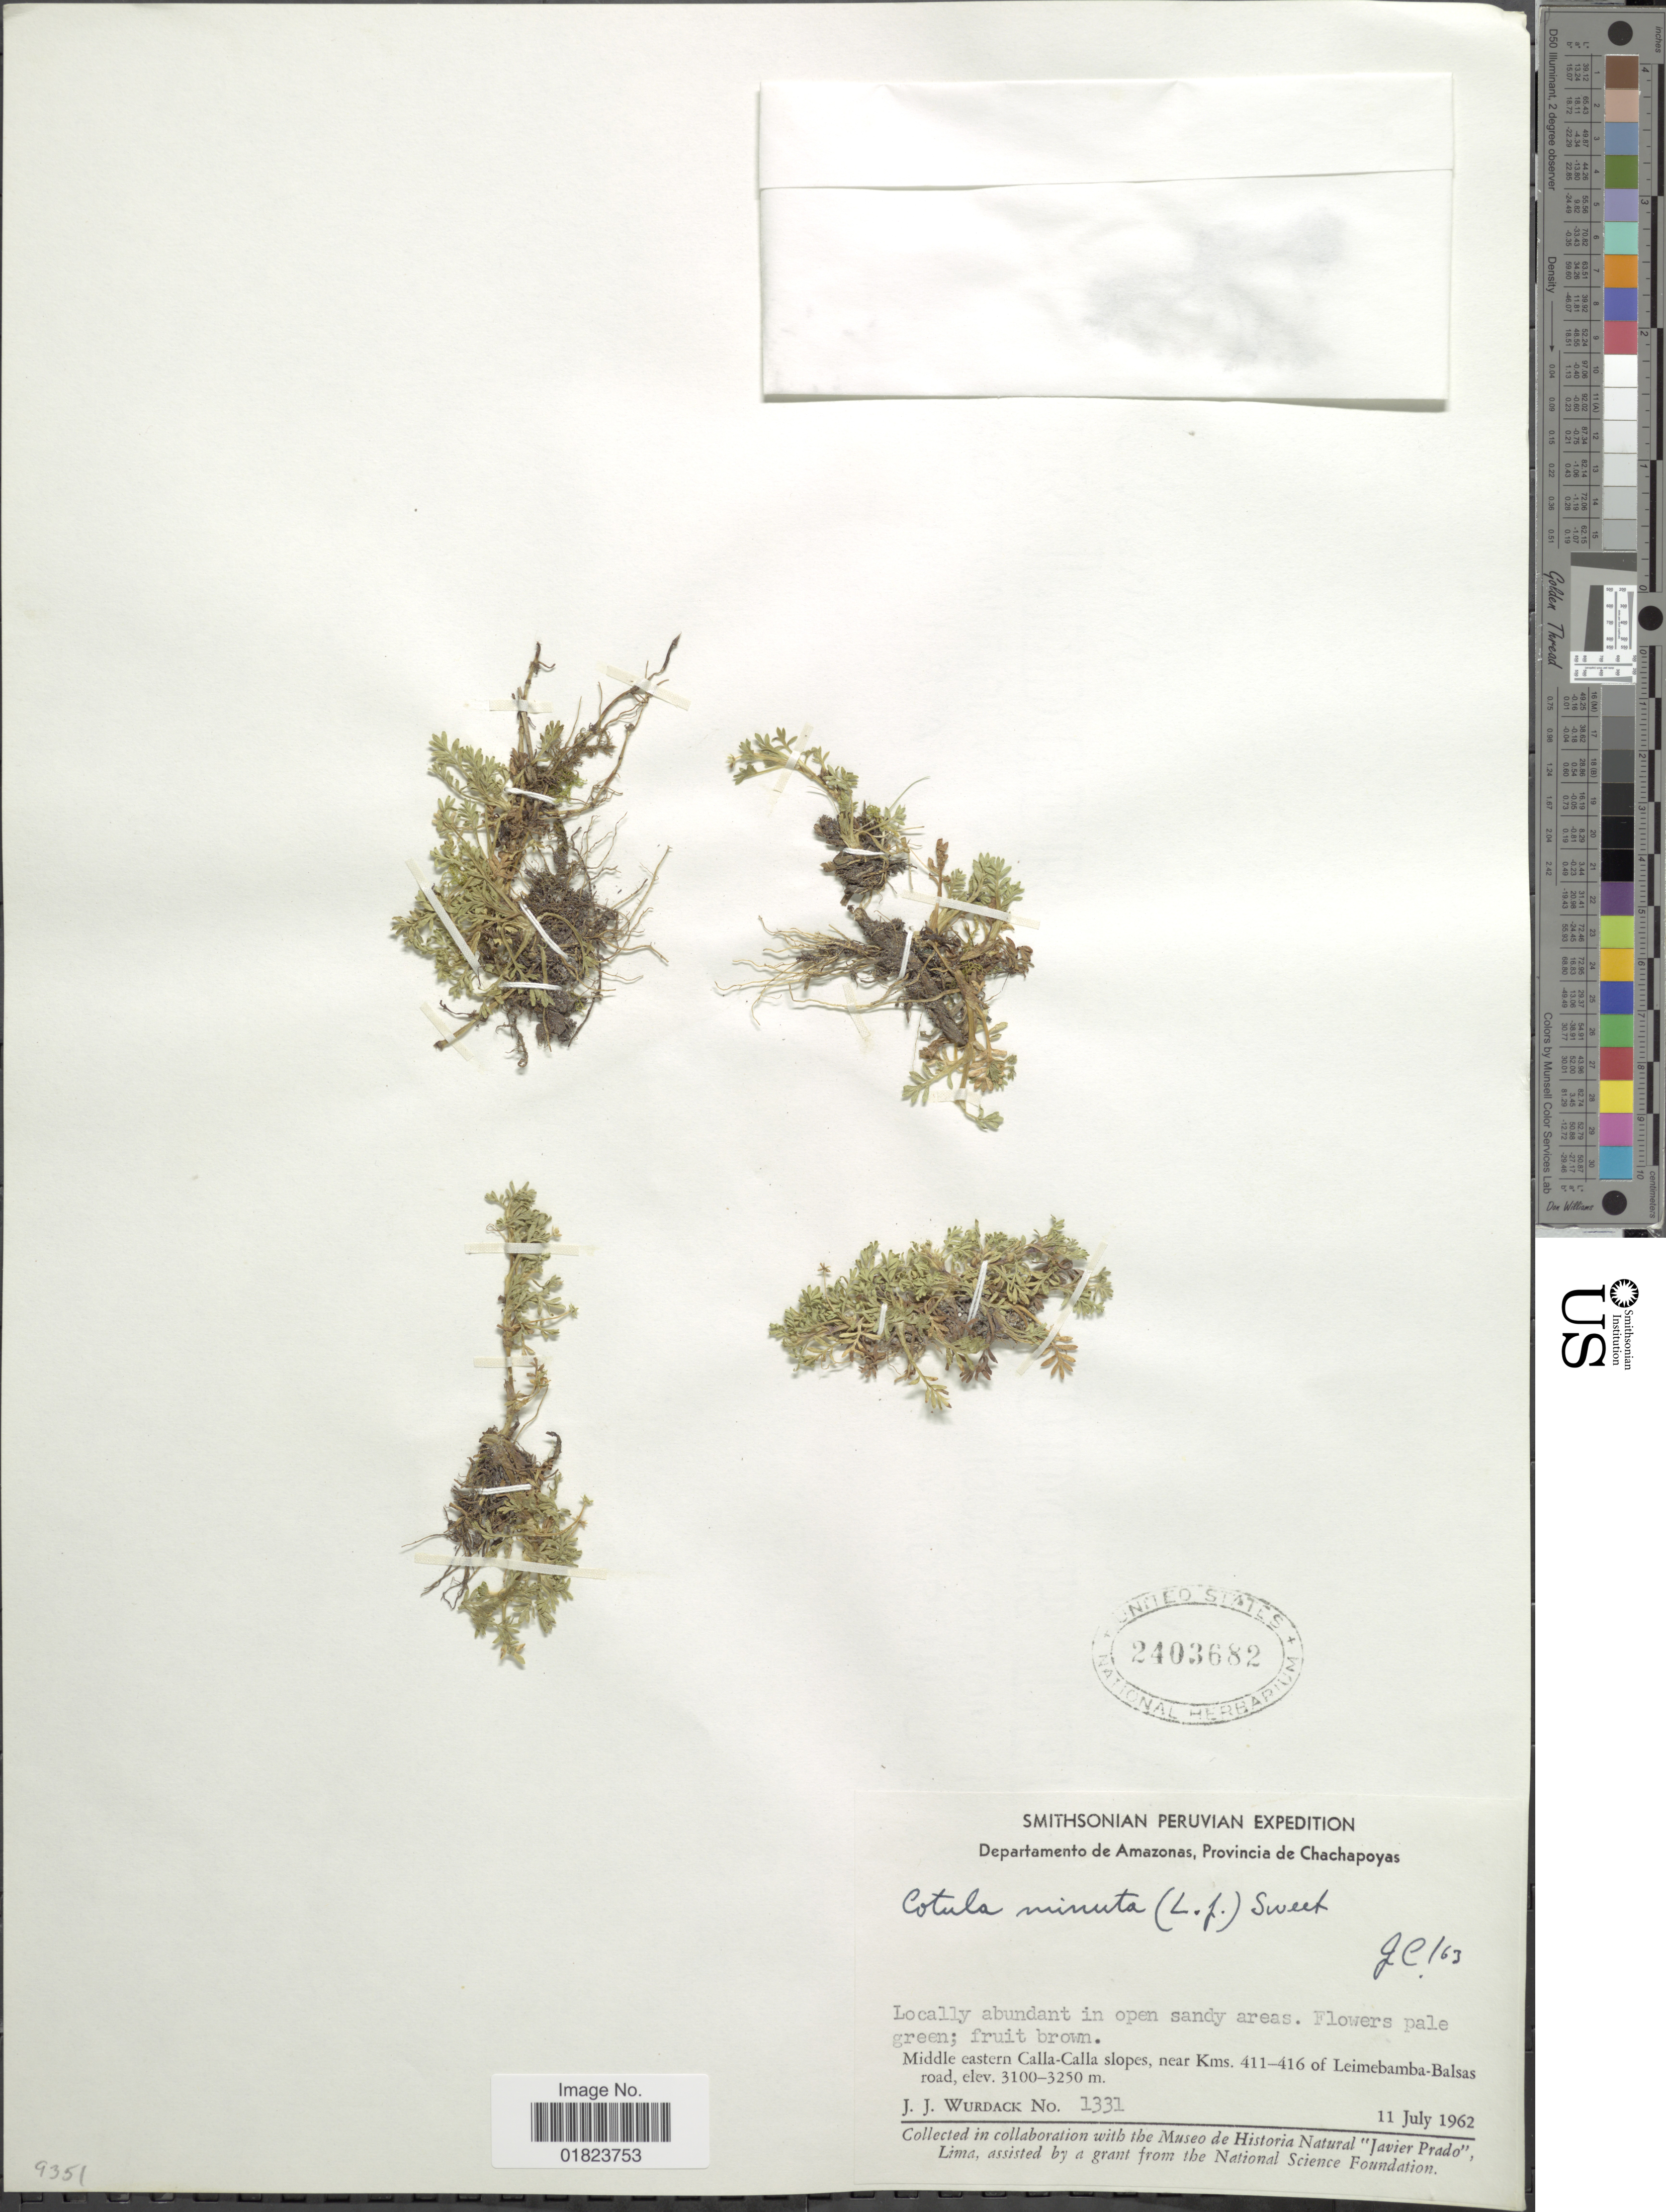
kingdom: Plantae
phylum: Tracheophyta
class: Magnoliopsida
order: Asterales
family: Asteraceae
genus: Cotula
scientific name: Cotula minuta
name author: G. Forst.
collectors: J. J. Wurdack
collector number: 1331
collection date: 1962-07-11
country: Peru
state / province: Amazonas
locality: Departamento de Amazonas, Provincia de Chachapoyas. Middle eastern Calla-Calla slopes, near Kms. 411-416 of Leimebamba-Balsas road.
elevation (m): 3100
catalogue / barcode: US 2403682